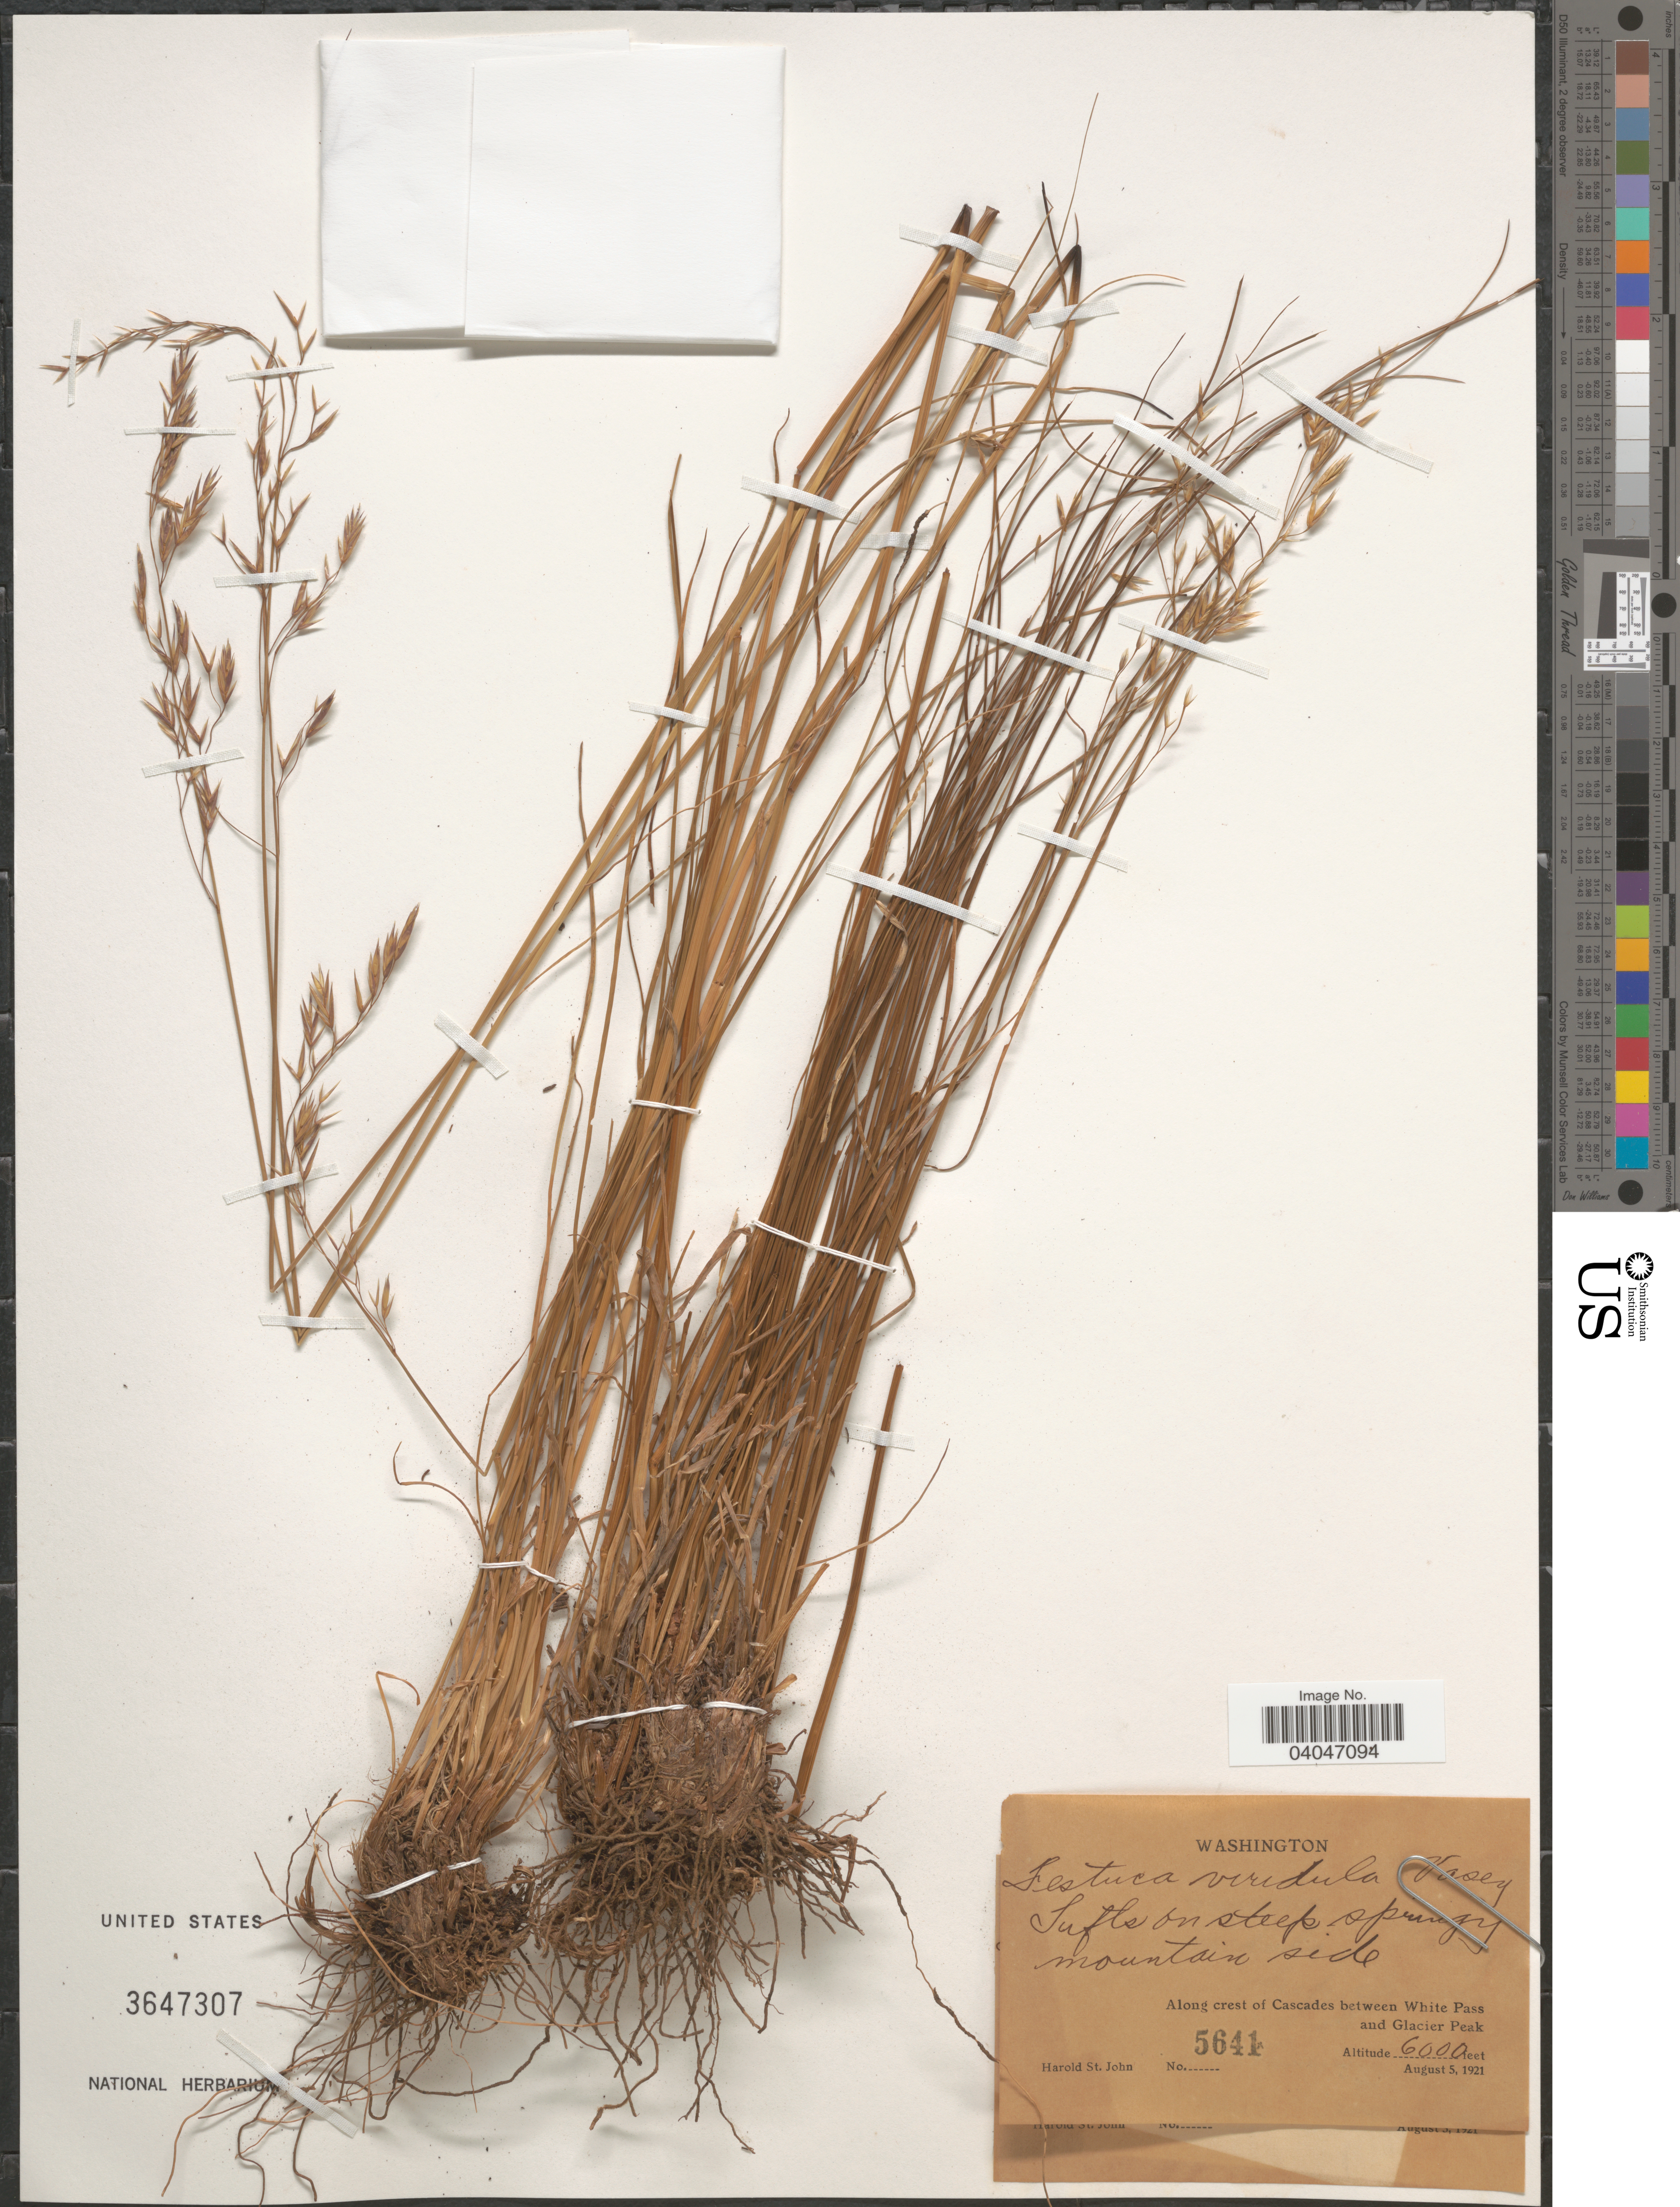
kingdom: Plantae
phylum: Tracheophyta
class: Liliopsida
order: Poales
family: Poaceae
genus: Festuca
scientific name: Festuca viridula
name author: Vasey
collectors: H. St. John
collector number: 5641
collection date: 1921-08-05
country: United States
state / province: Washington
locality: Tufts on steep springy mountain side. Along crest of Cascades between White Pass and Glacier Peak.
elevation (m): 1829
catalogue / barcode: US 3647307